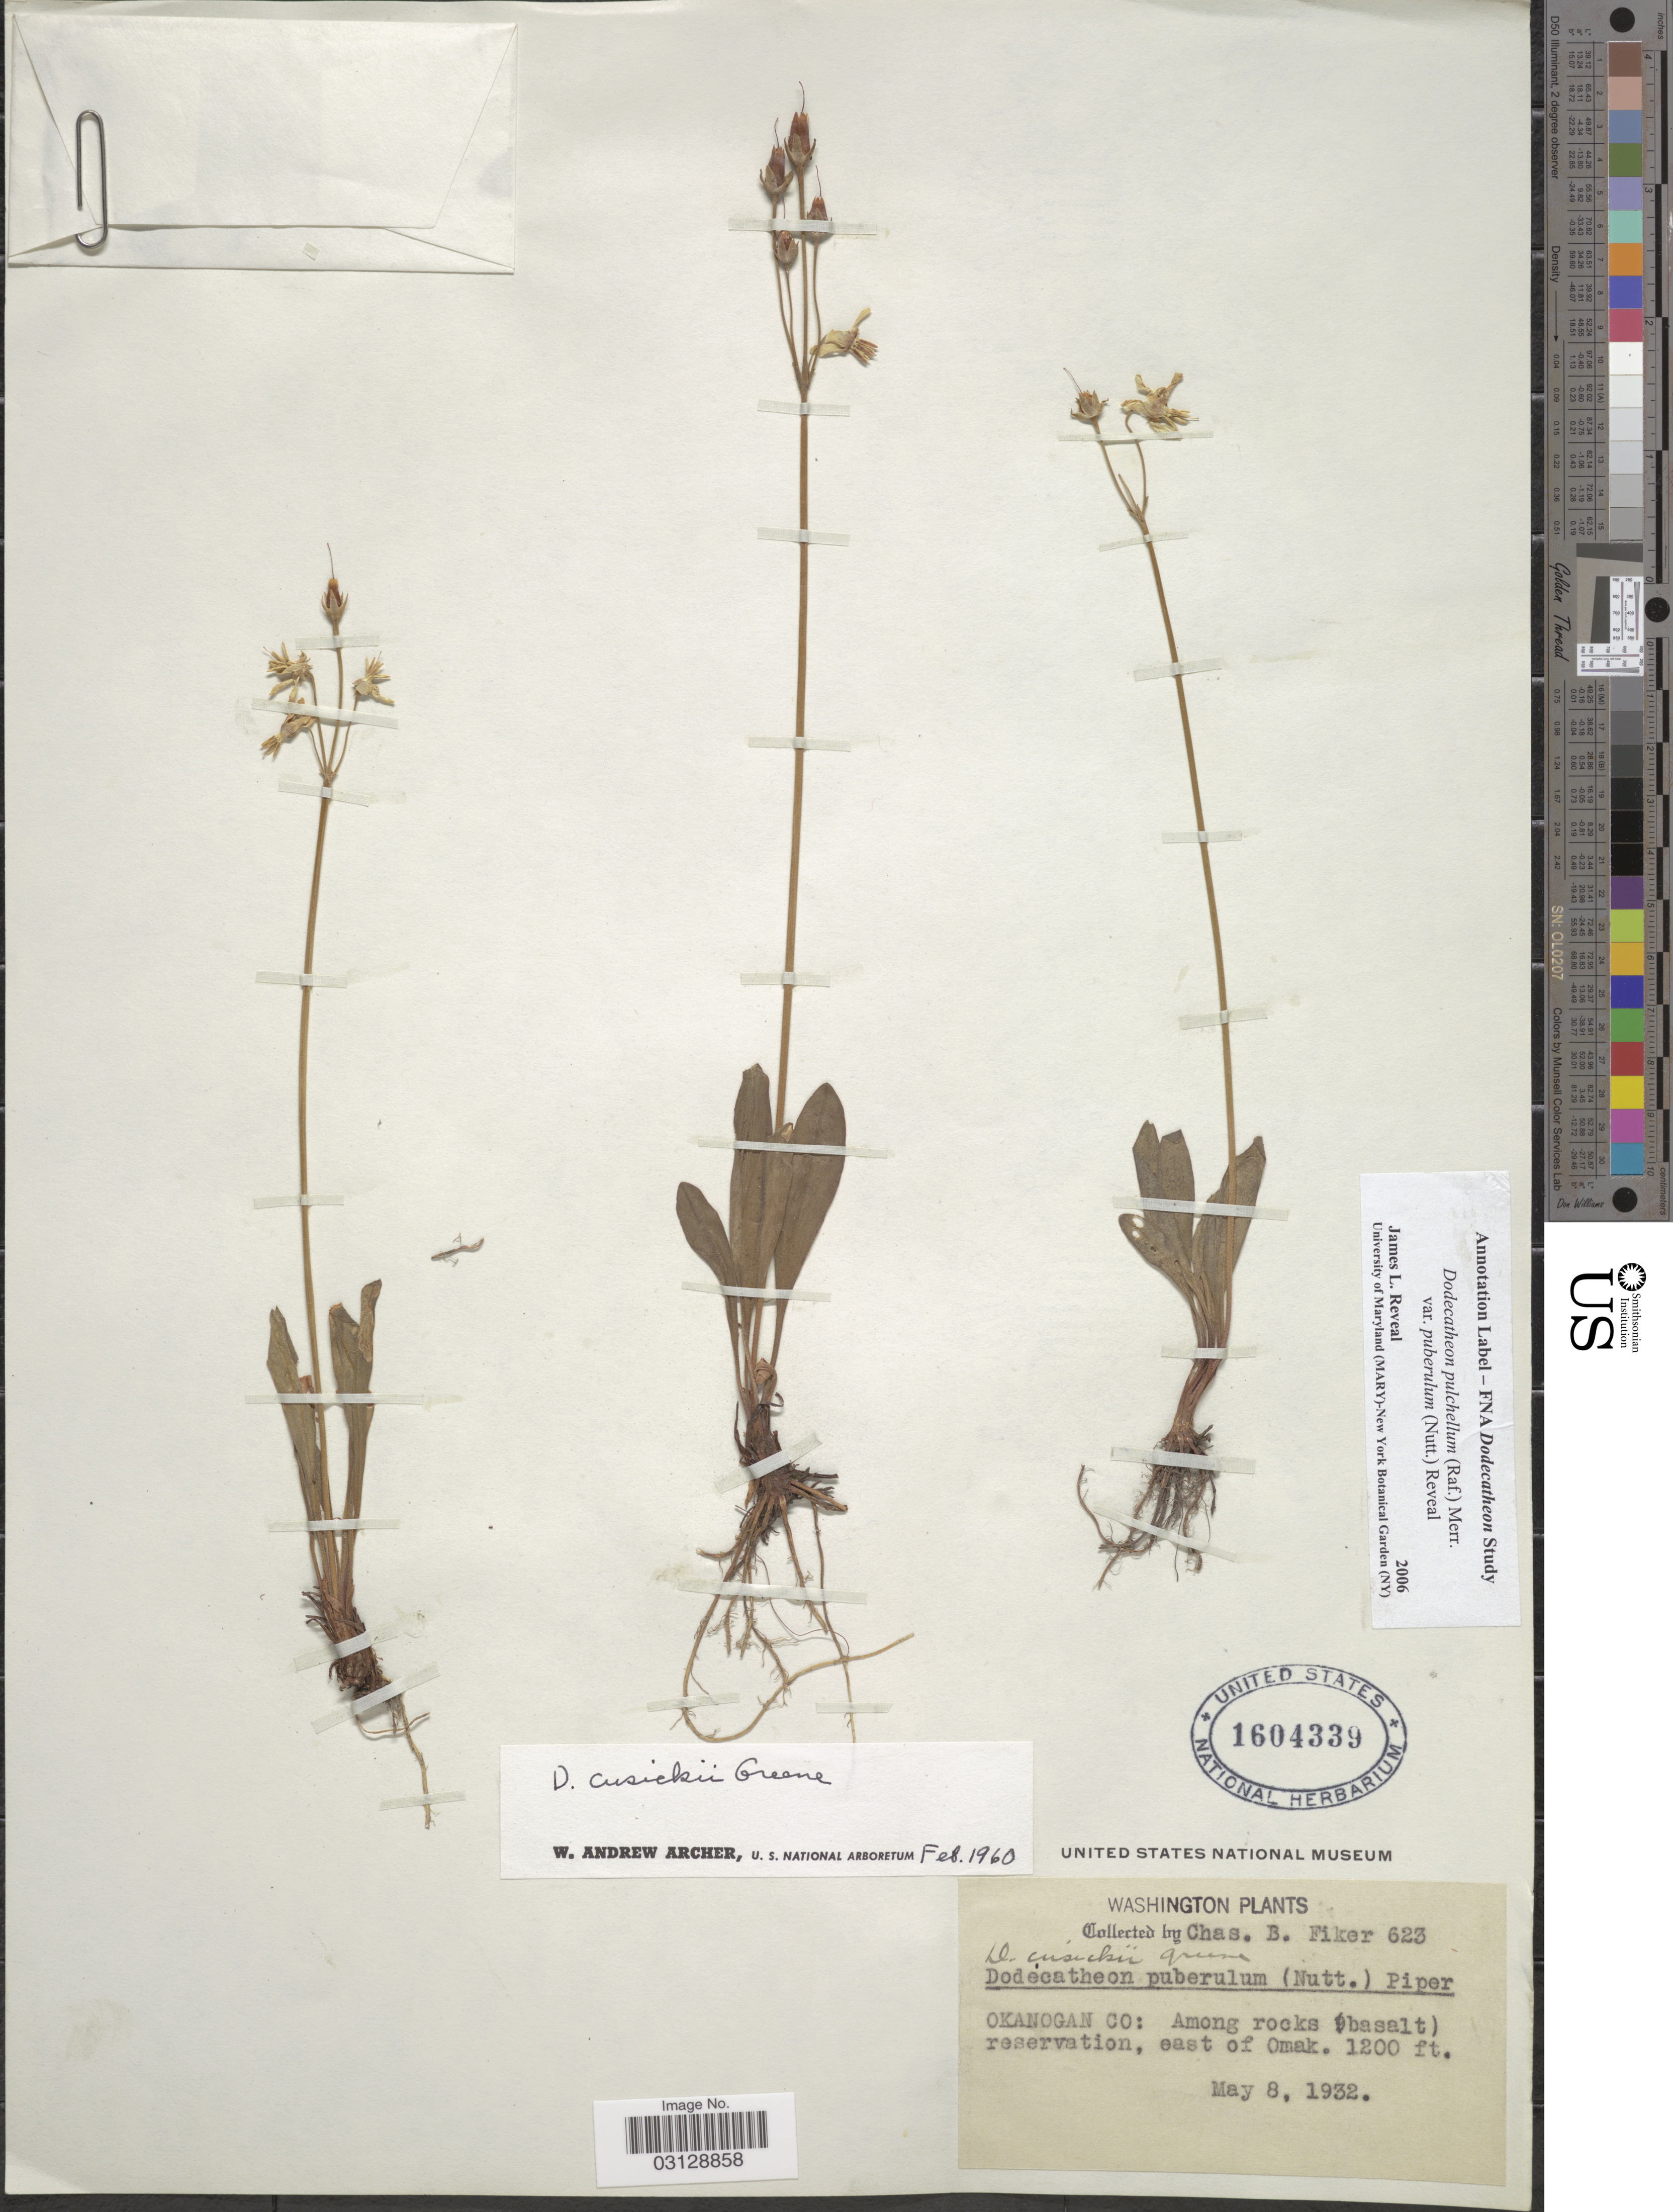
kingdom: Plantae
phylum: Tracheophyta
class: Magnoliopsida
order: Ericales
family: Primulaceae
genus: Dodecatheon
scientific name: Dodecatheon pulchellum var. cusickii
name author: (Greene) Reveal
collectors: C. Fiker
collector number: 623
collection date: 1932-05-08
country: United States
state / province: Washington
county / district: Okanogan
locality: Okanogan Co: Among rocks (basalt) reservation, east of Omak.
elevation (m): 366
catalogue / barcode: US 1604339